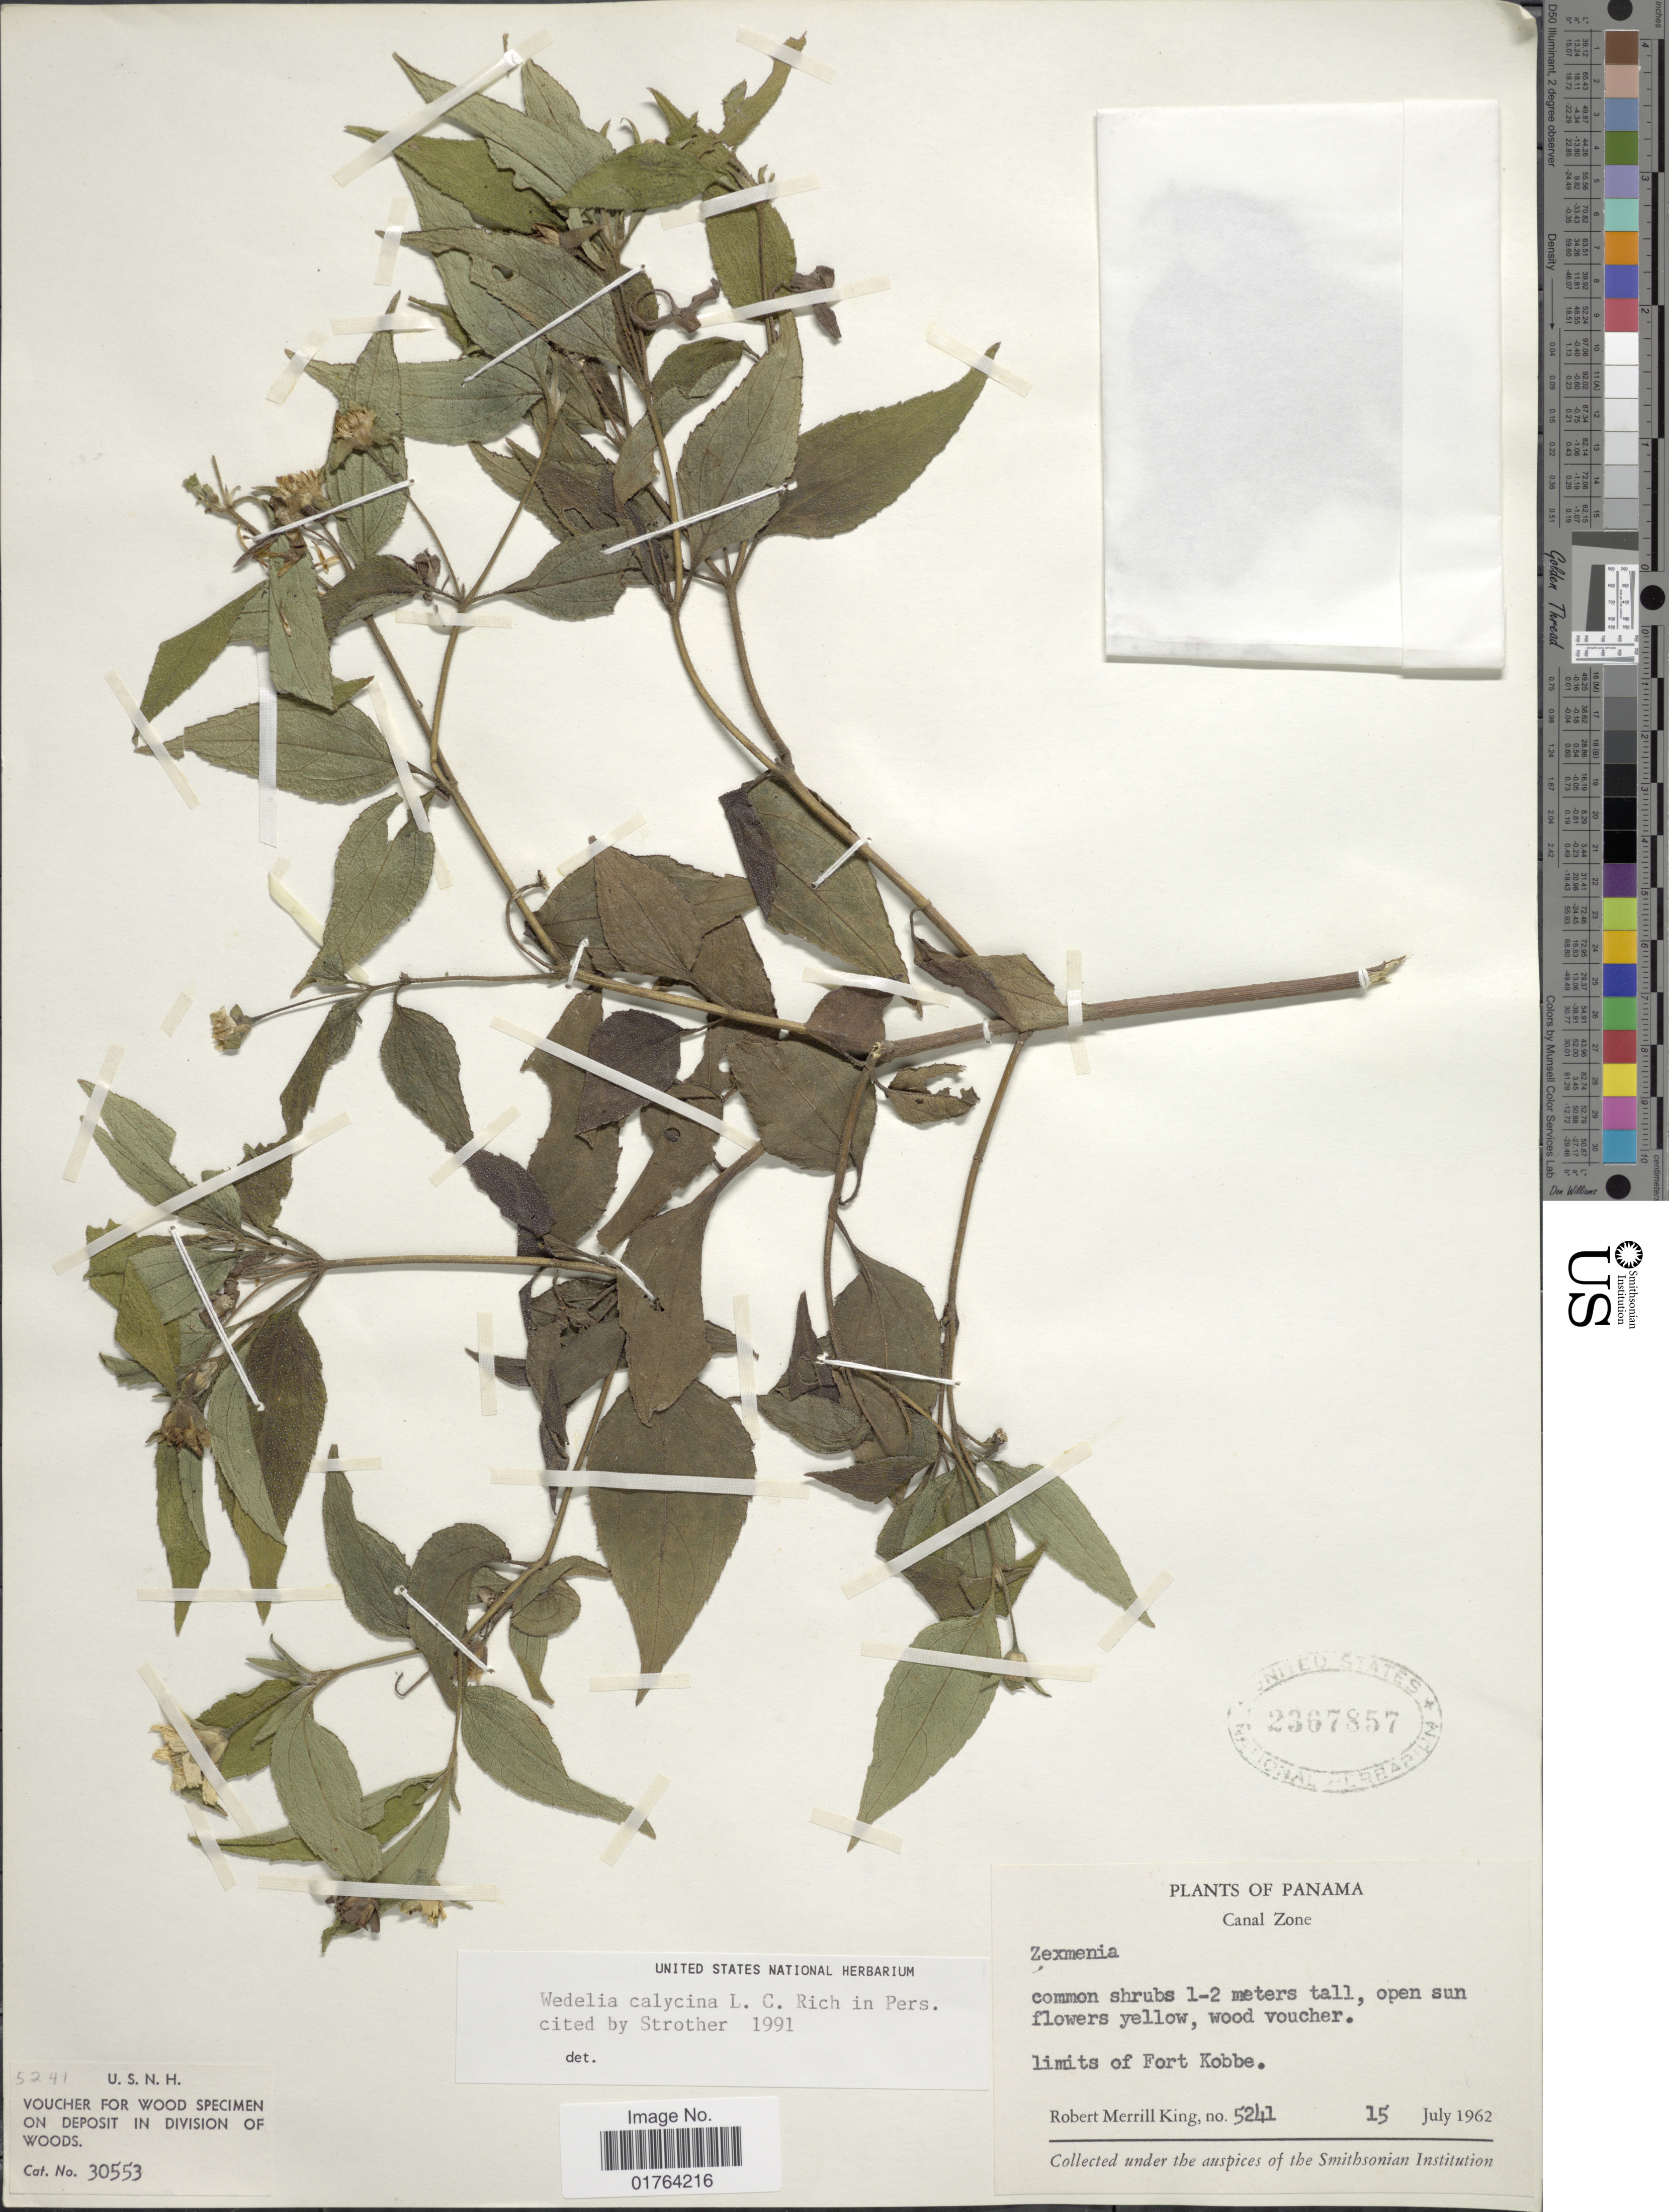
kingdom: Plantae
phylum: Tracheophyta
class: Magnoliopsida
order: Asterales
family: Asteraceae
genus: Wedelia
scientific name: Wedelia calycina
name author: Rich.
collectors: R. M. King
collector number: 5241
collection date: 1962-07-15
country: Panama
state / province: Colón / Panamá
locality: Canal Zone, Limits of Fort Kobbe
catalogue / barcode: US 2367857